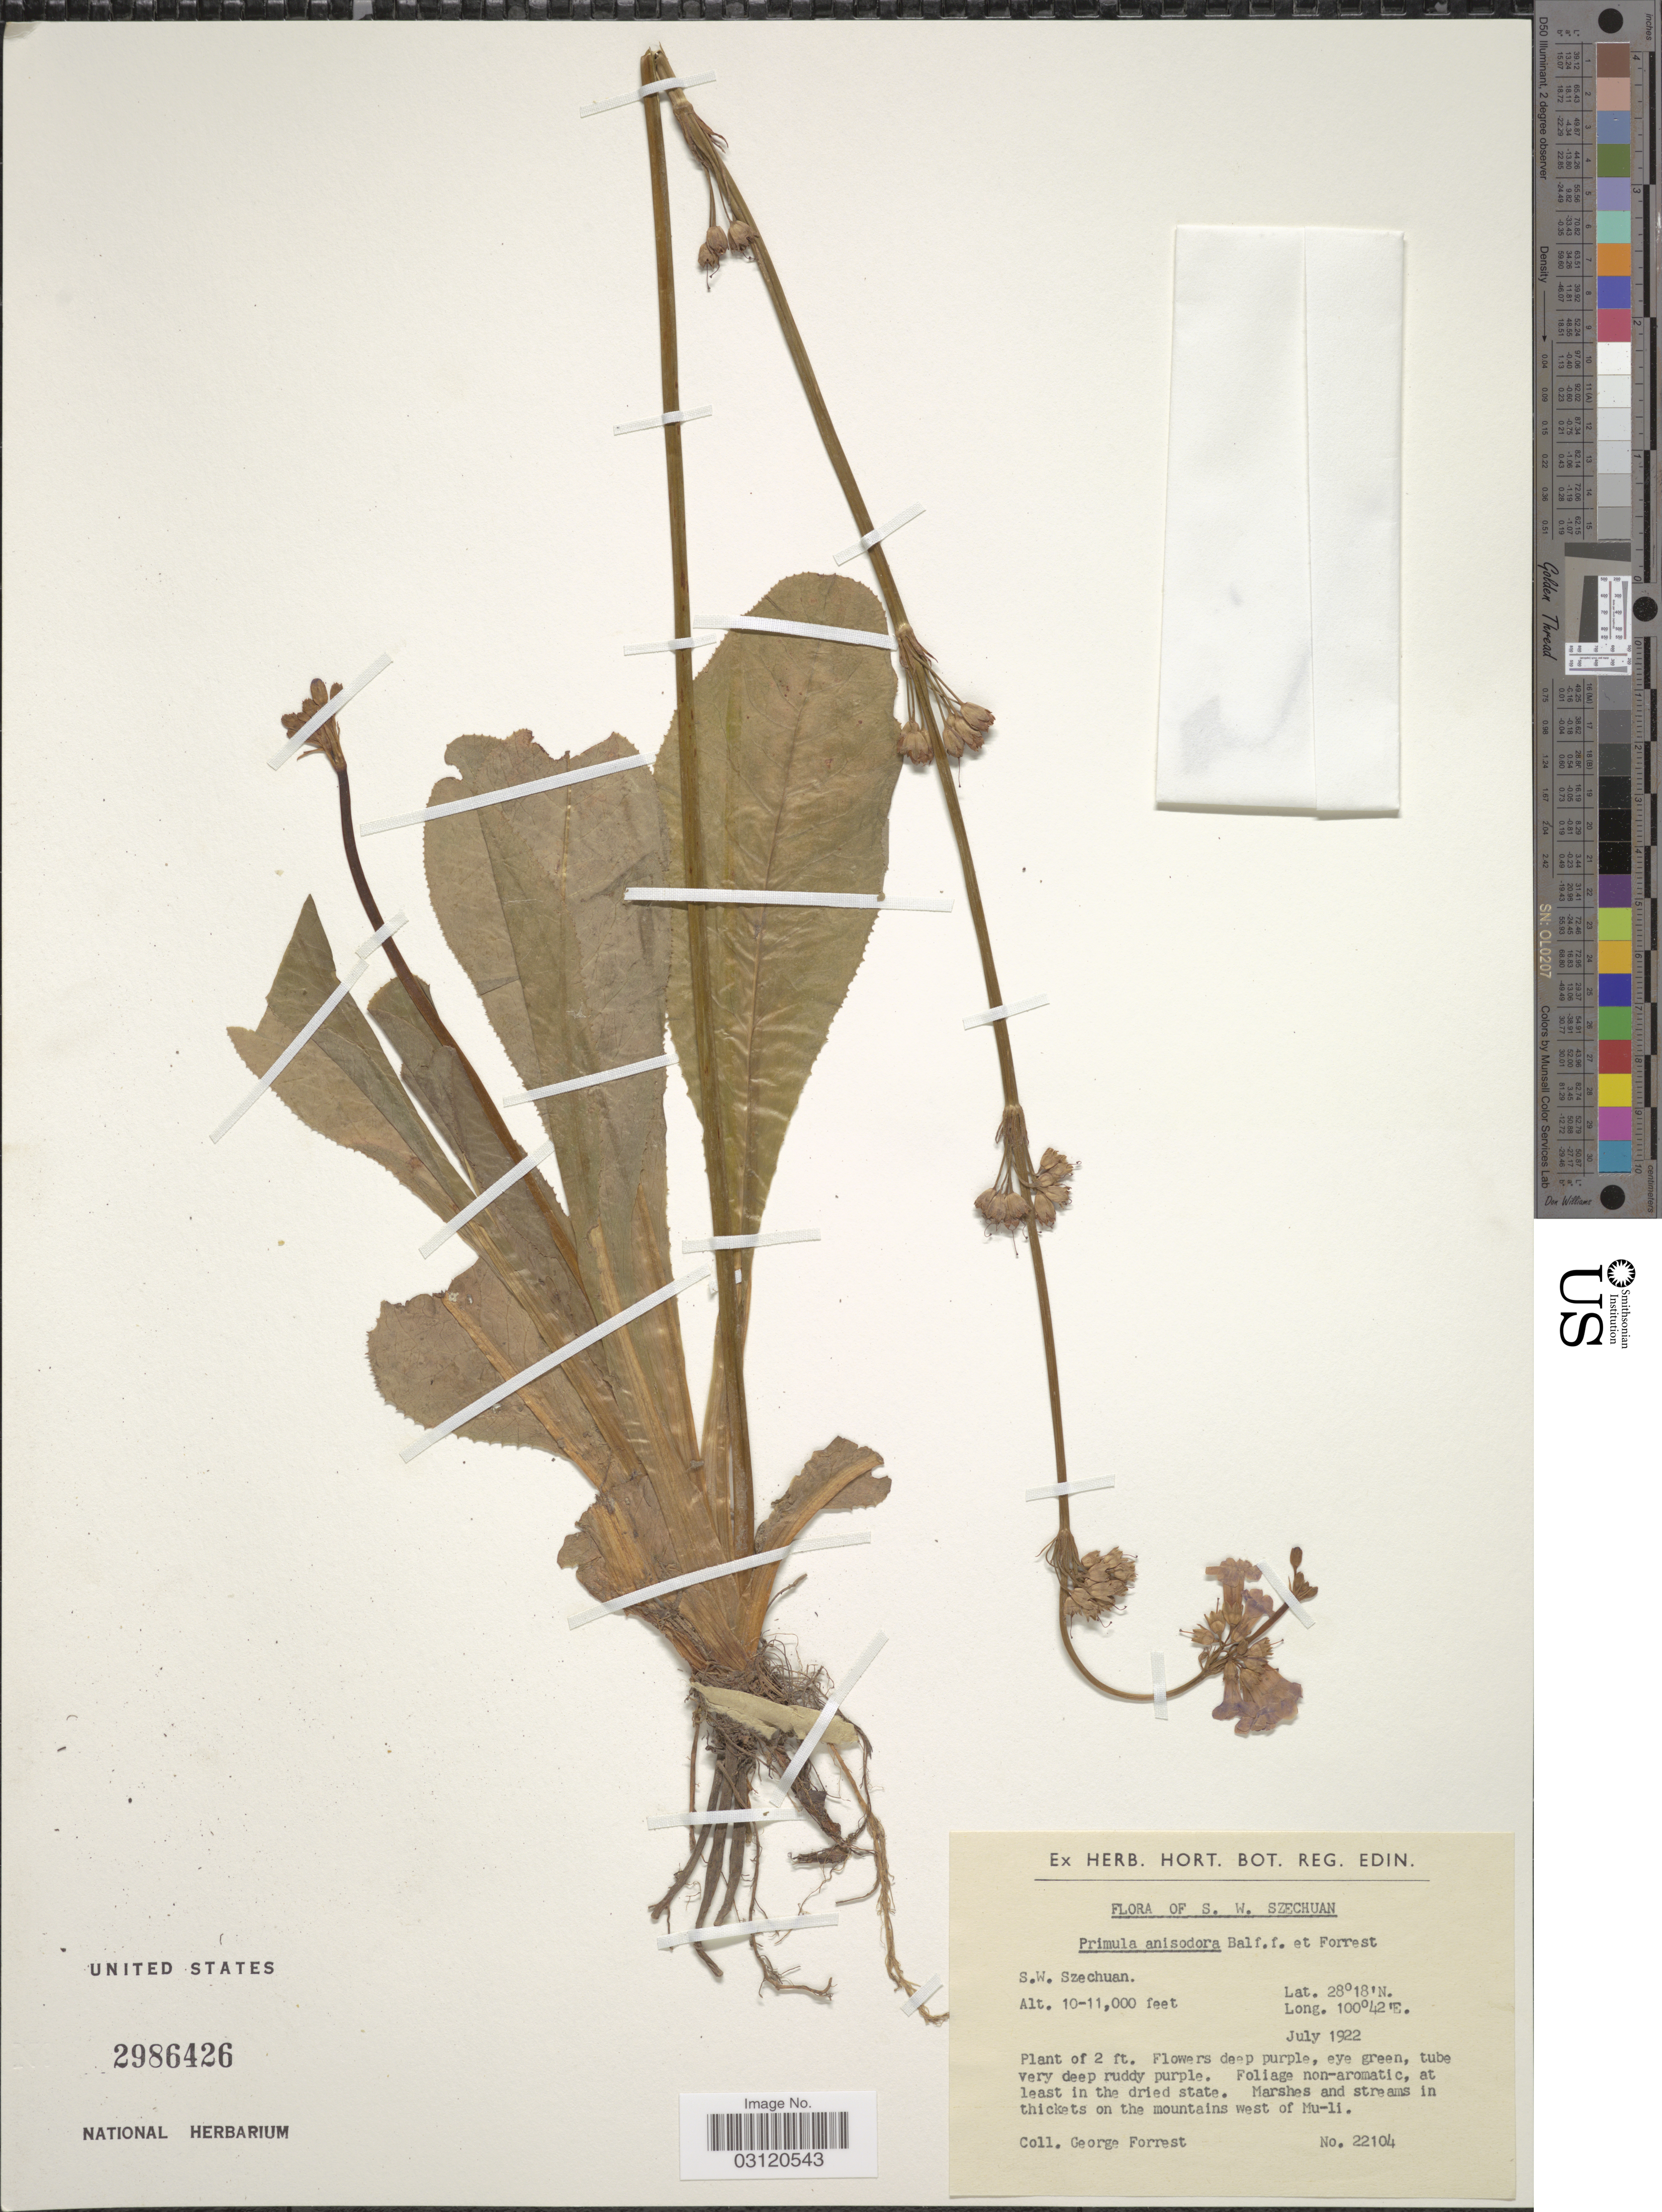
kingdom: Plantae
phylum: Tracheophyta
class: Magnoliopsida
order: Ericales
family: Primulaceae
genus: Primula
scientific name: Primula anisodora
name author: Balf. f. & Forrest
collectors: G. Forrest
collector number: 22104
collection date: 1922-07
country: China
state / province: Sichuan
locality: S.W. Szechuan. Marshes and streams in thickets on the mountains west of Mu-li.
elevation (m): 3048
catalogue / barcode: US 2986426